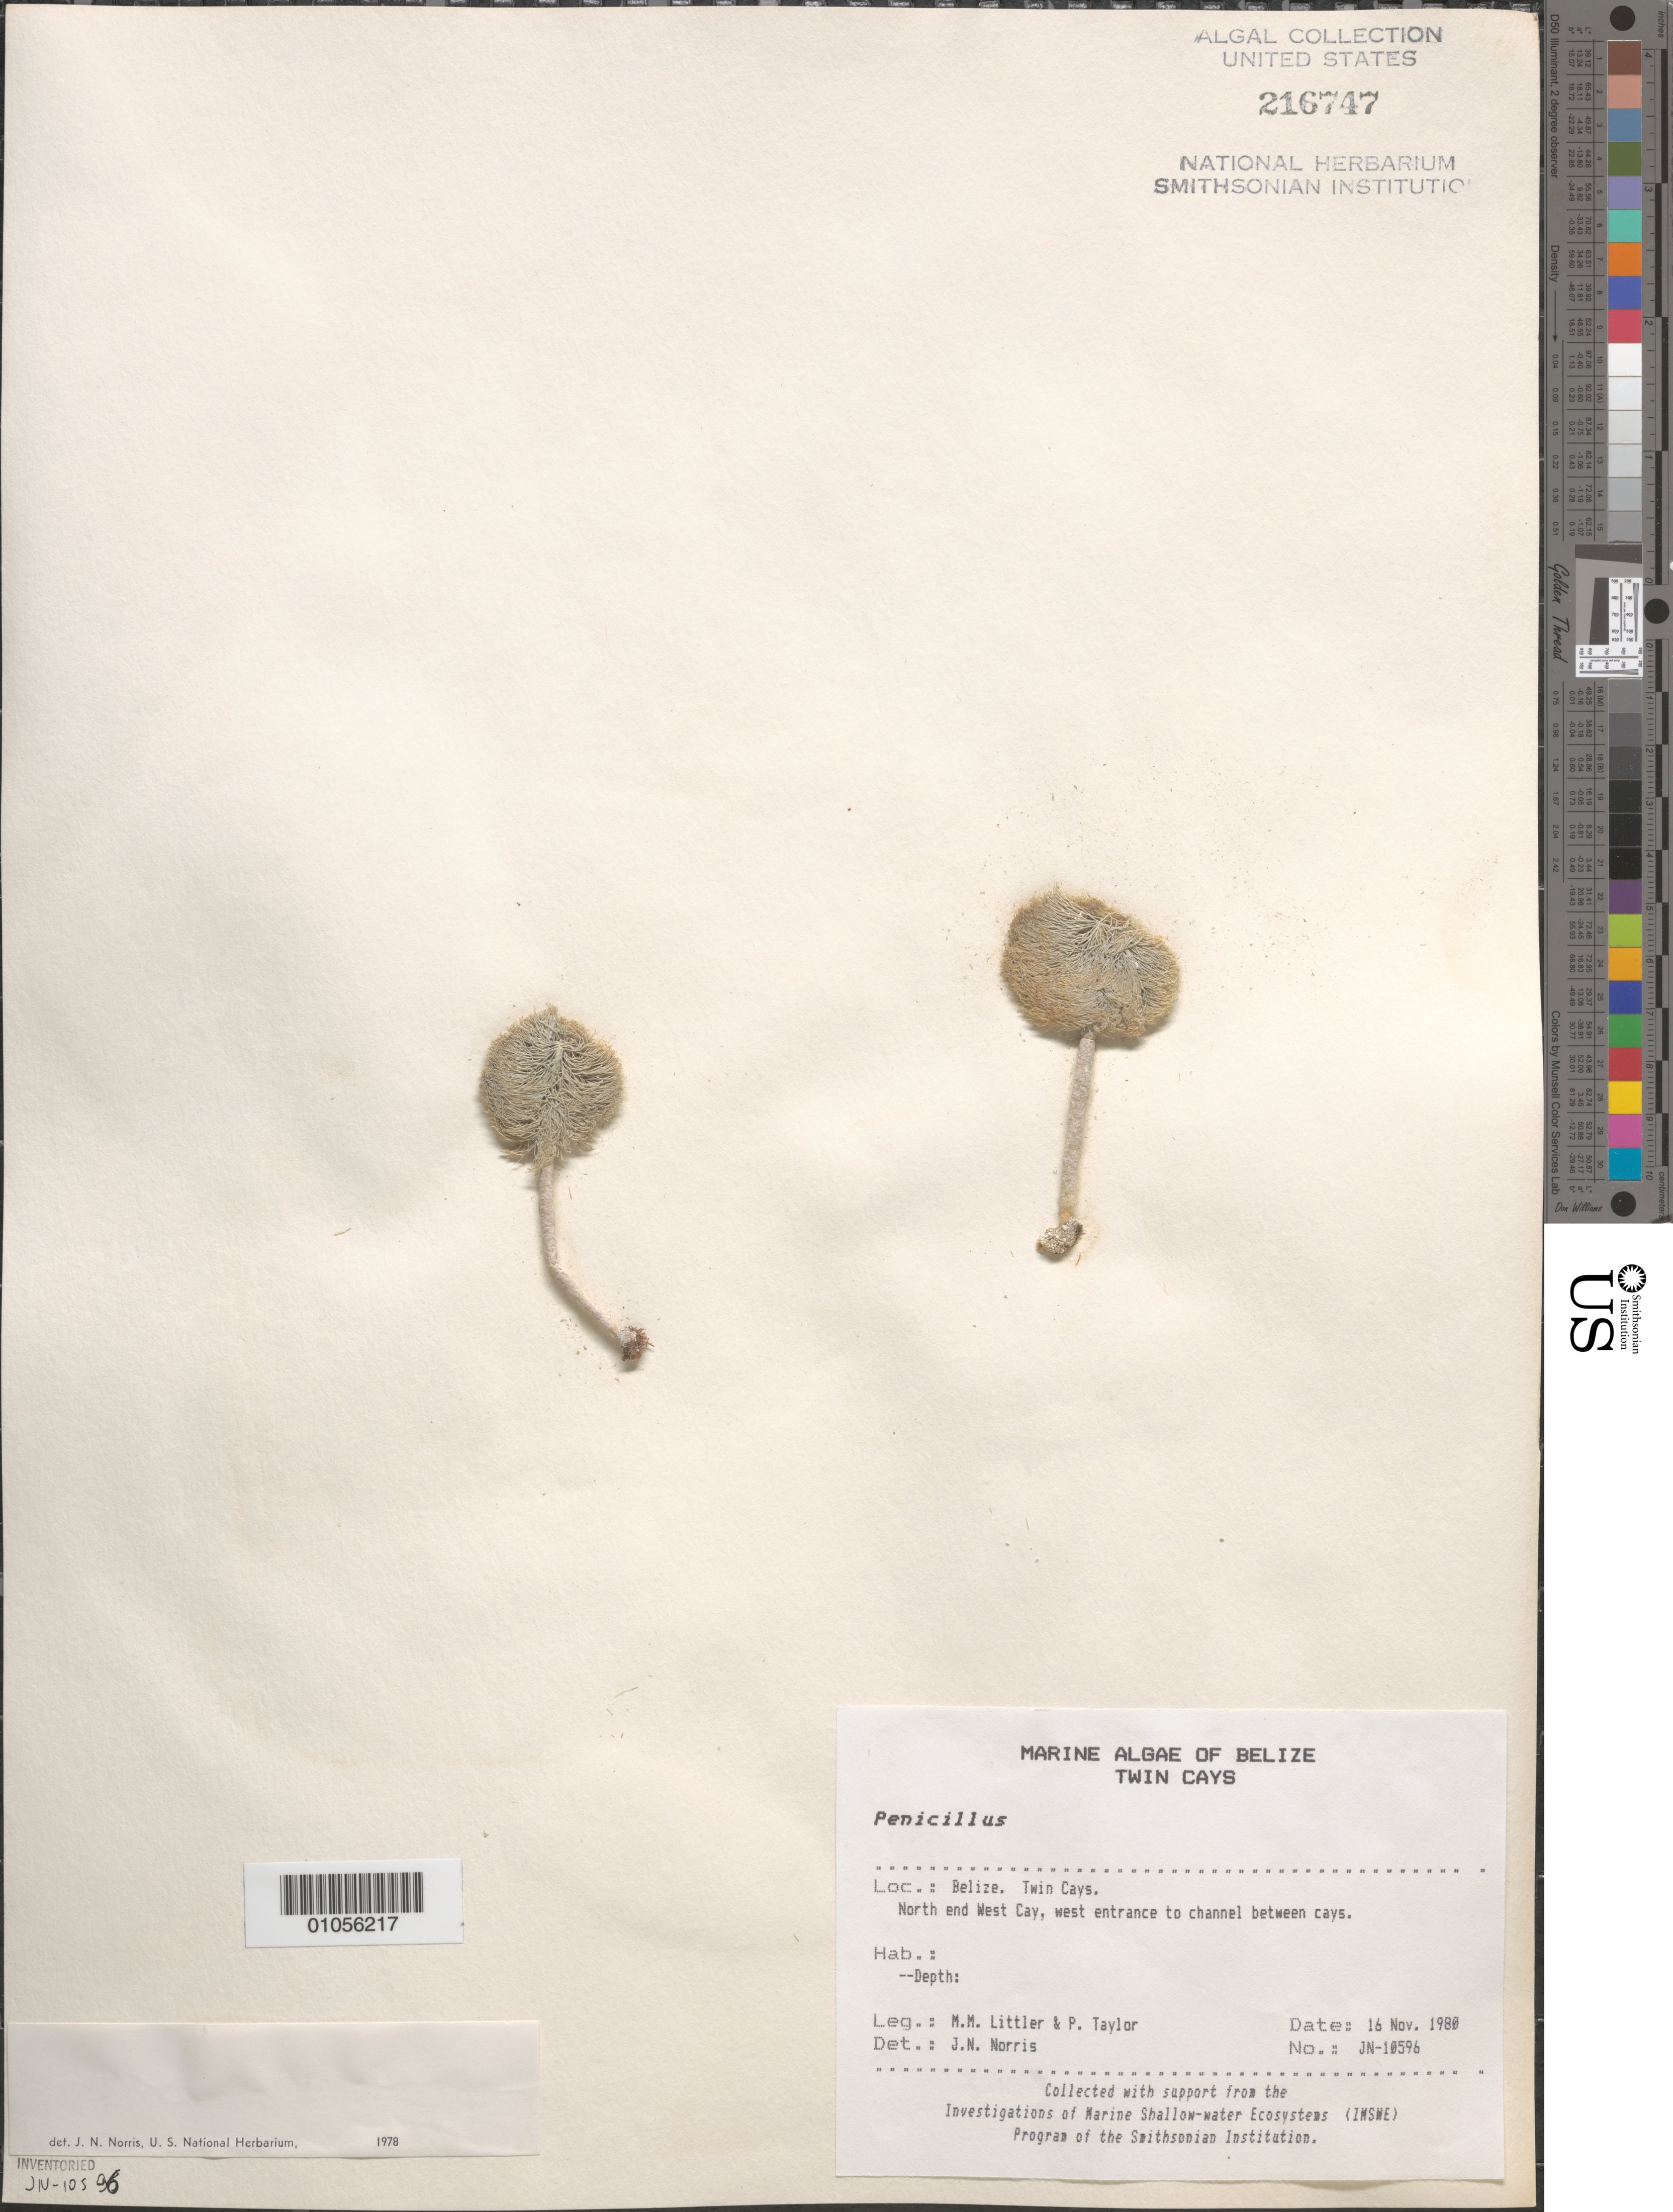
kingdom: Plantae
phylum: Chlorophyta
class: Ulvophyceae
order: Bryopsidales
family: Udoteaceae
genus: Penicillus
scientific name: Penicillus sp.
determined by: Norris, James N.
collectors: M. M. Littler & P. R. Taylor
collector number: JN-10596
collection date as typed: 16 Nov 1980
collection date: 1980-11-16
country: Belize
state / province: Stann Creek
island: West Cay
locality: North end of West Cay, west entrance to channel between cays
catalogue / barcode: US 216747